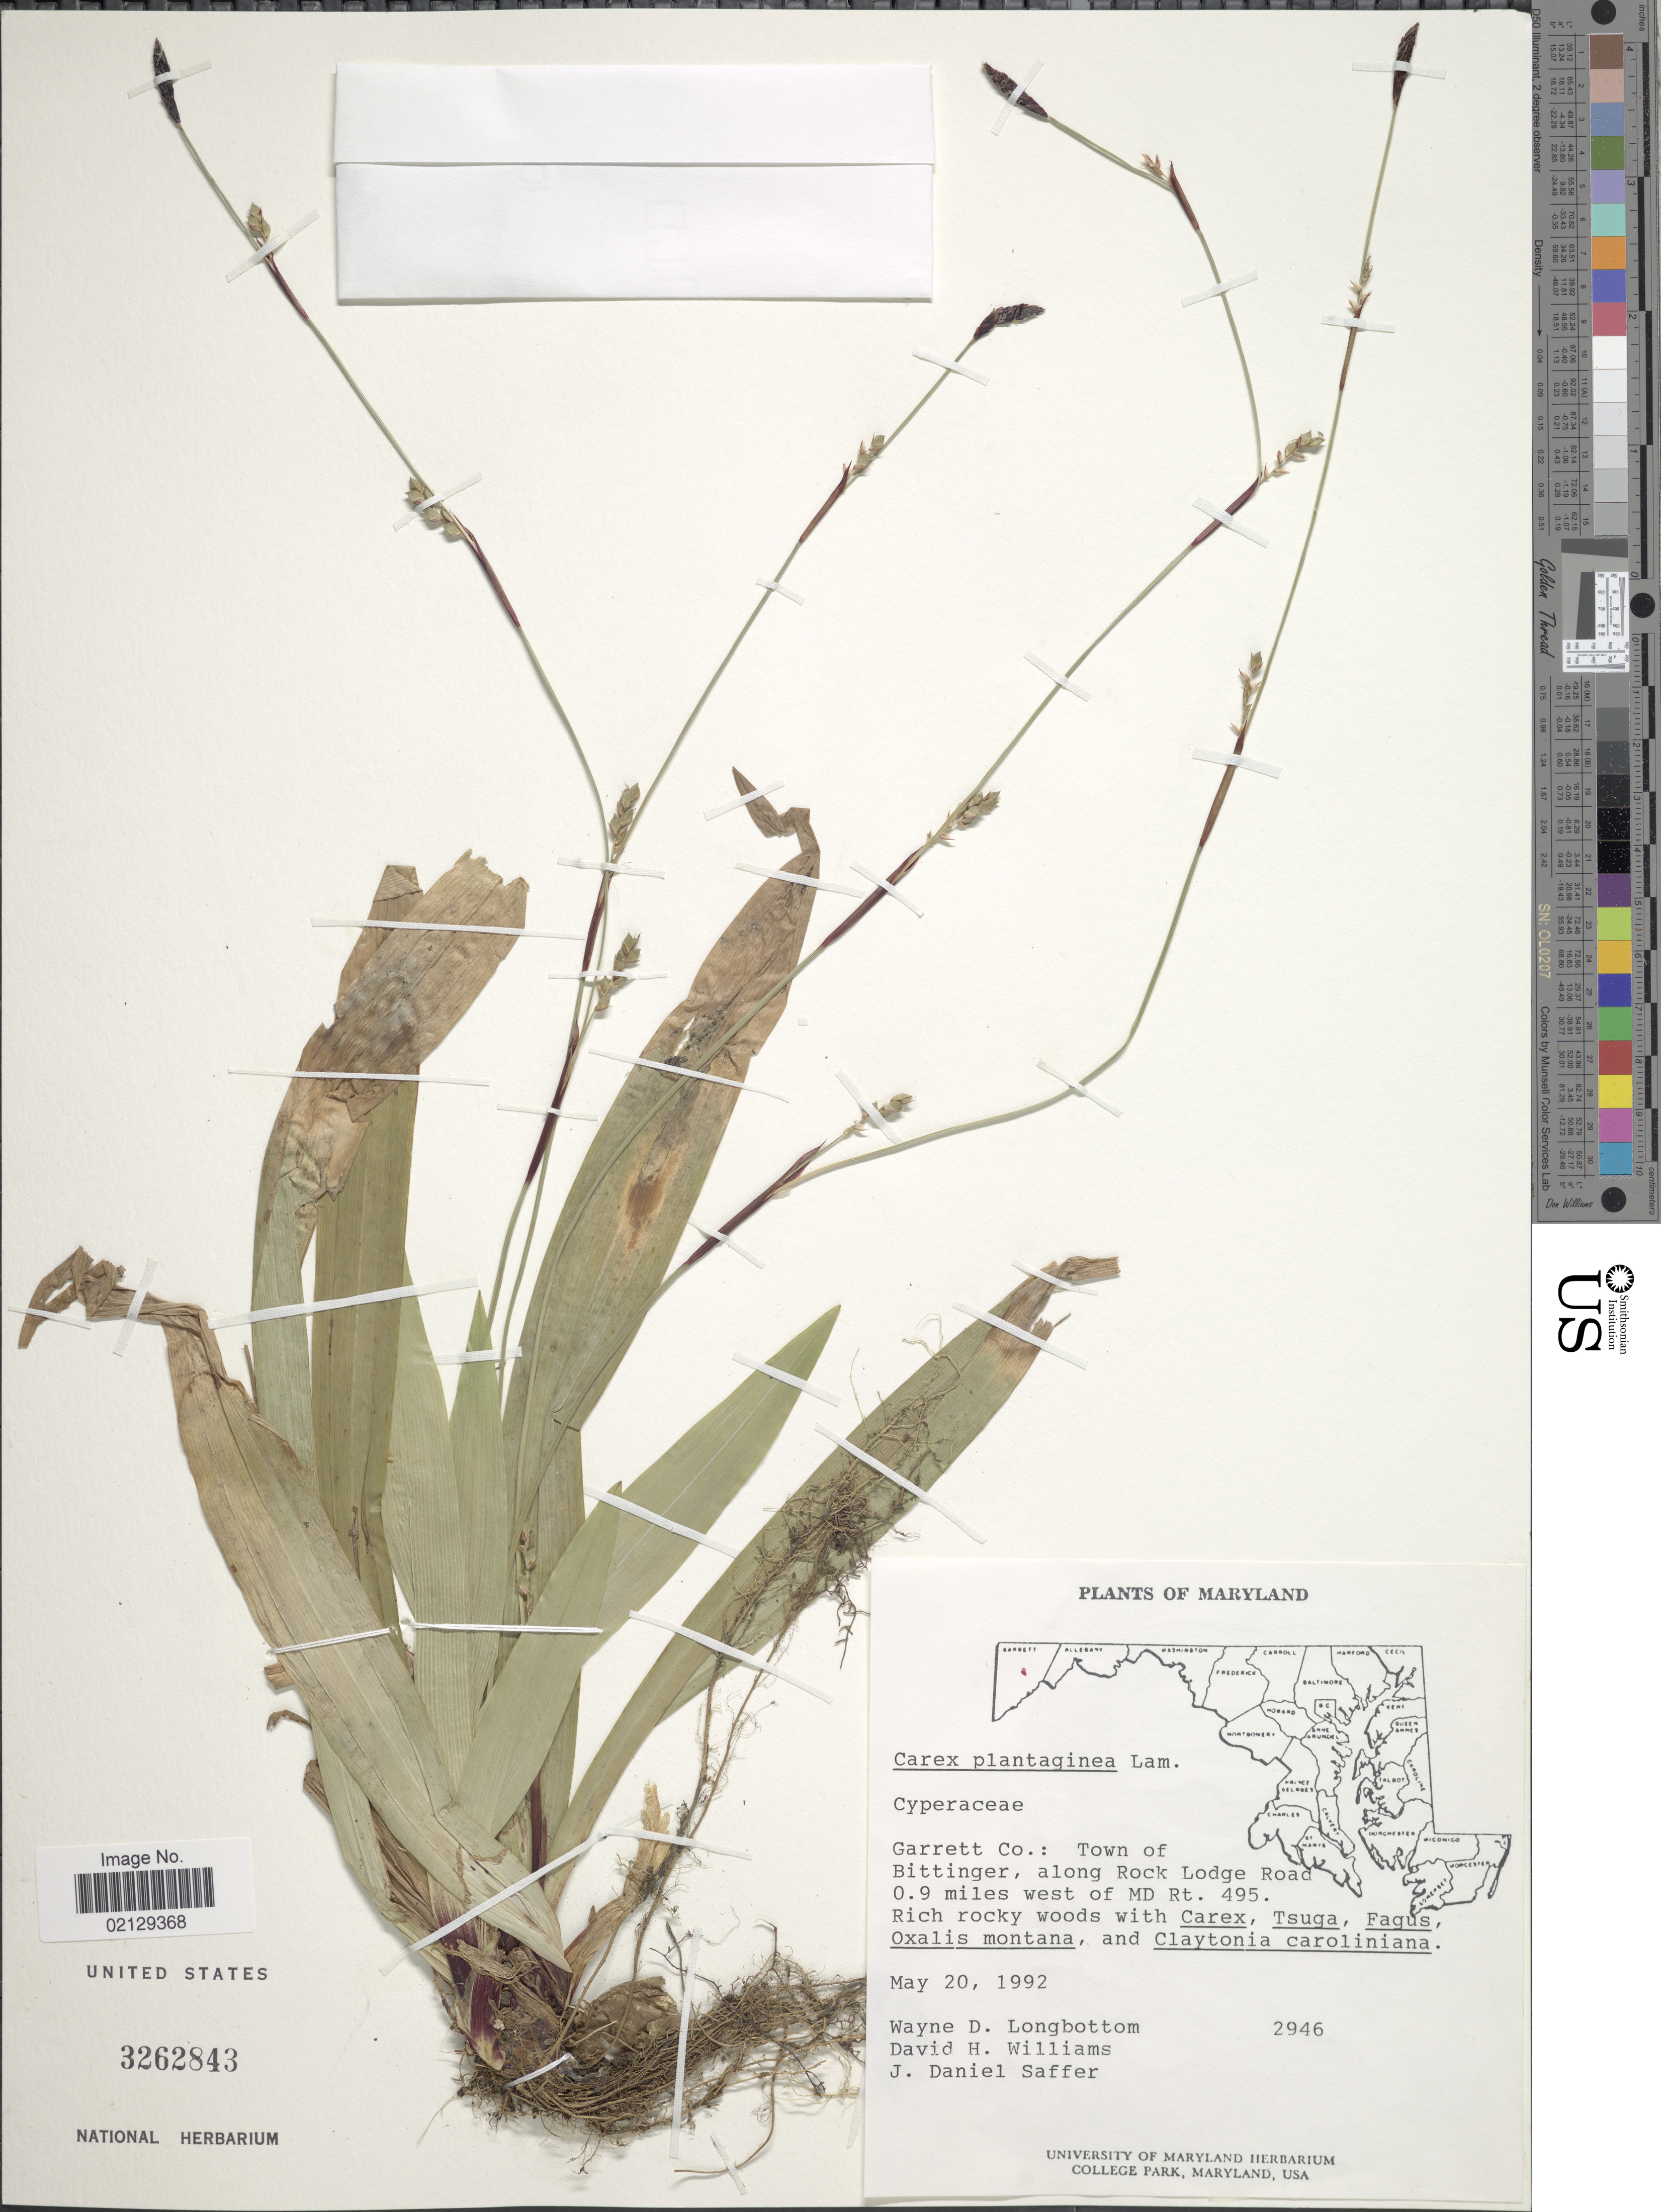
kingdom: Plantae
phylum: Tracheophyta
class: Liliopsida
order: Poales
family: Cyperaceae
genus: Carex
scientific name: Carex plantaginea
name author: Lam.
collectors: W. D. Longbottom, D. H. Williams & J. Saffer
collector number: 2946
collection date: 1992-05-20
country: United States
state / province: Maryland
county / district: Garrett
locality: Garrett Co.: Town of Bittinger, along Rock Lodge Road 0.9 miles west of MD Rt. 495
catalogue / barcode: US 3262843